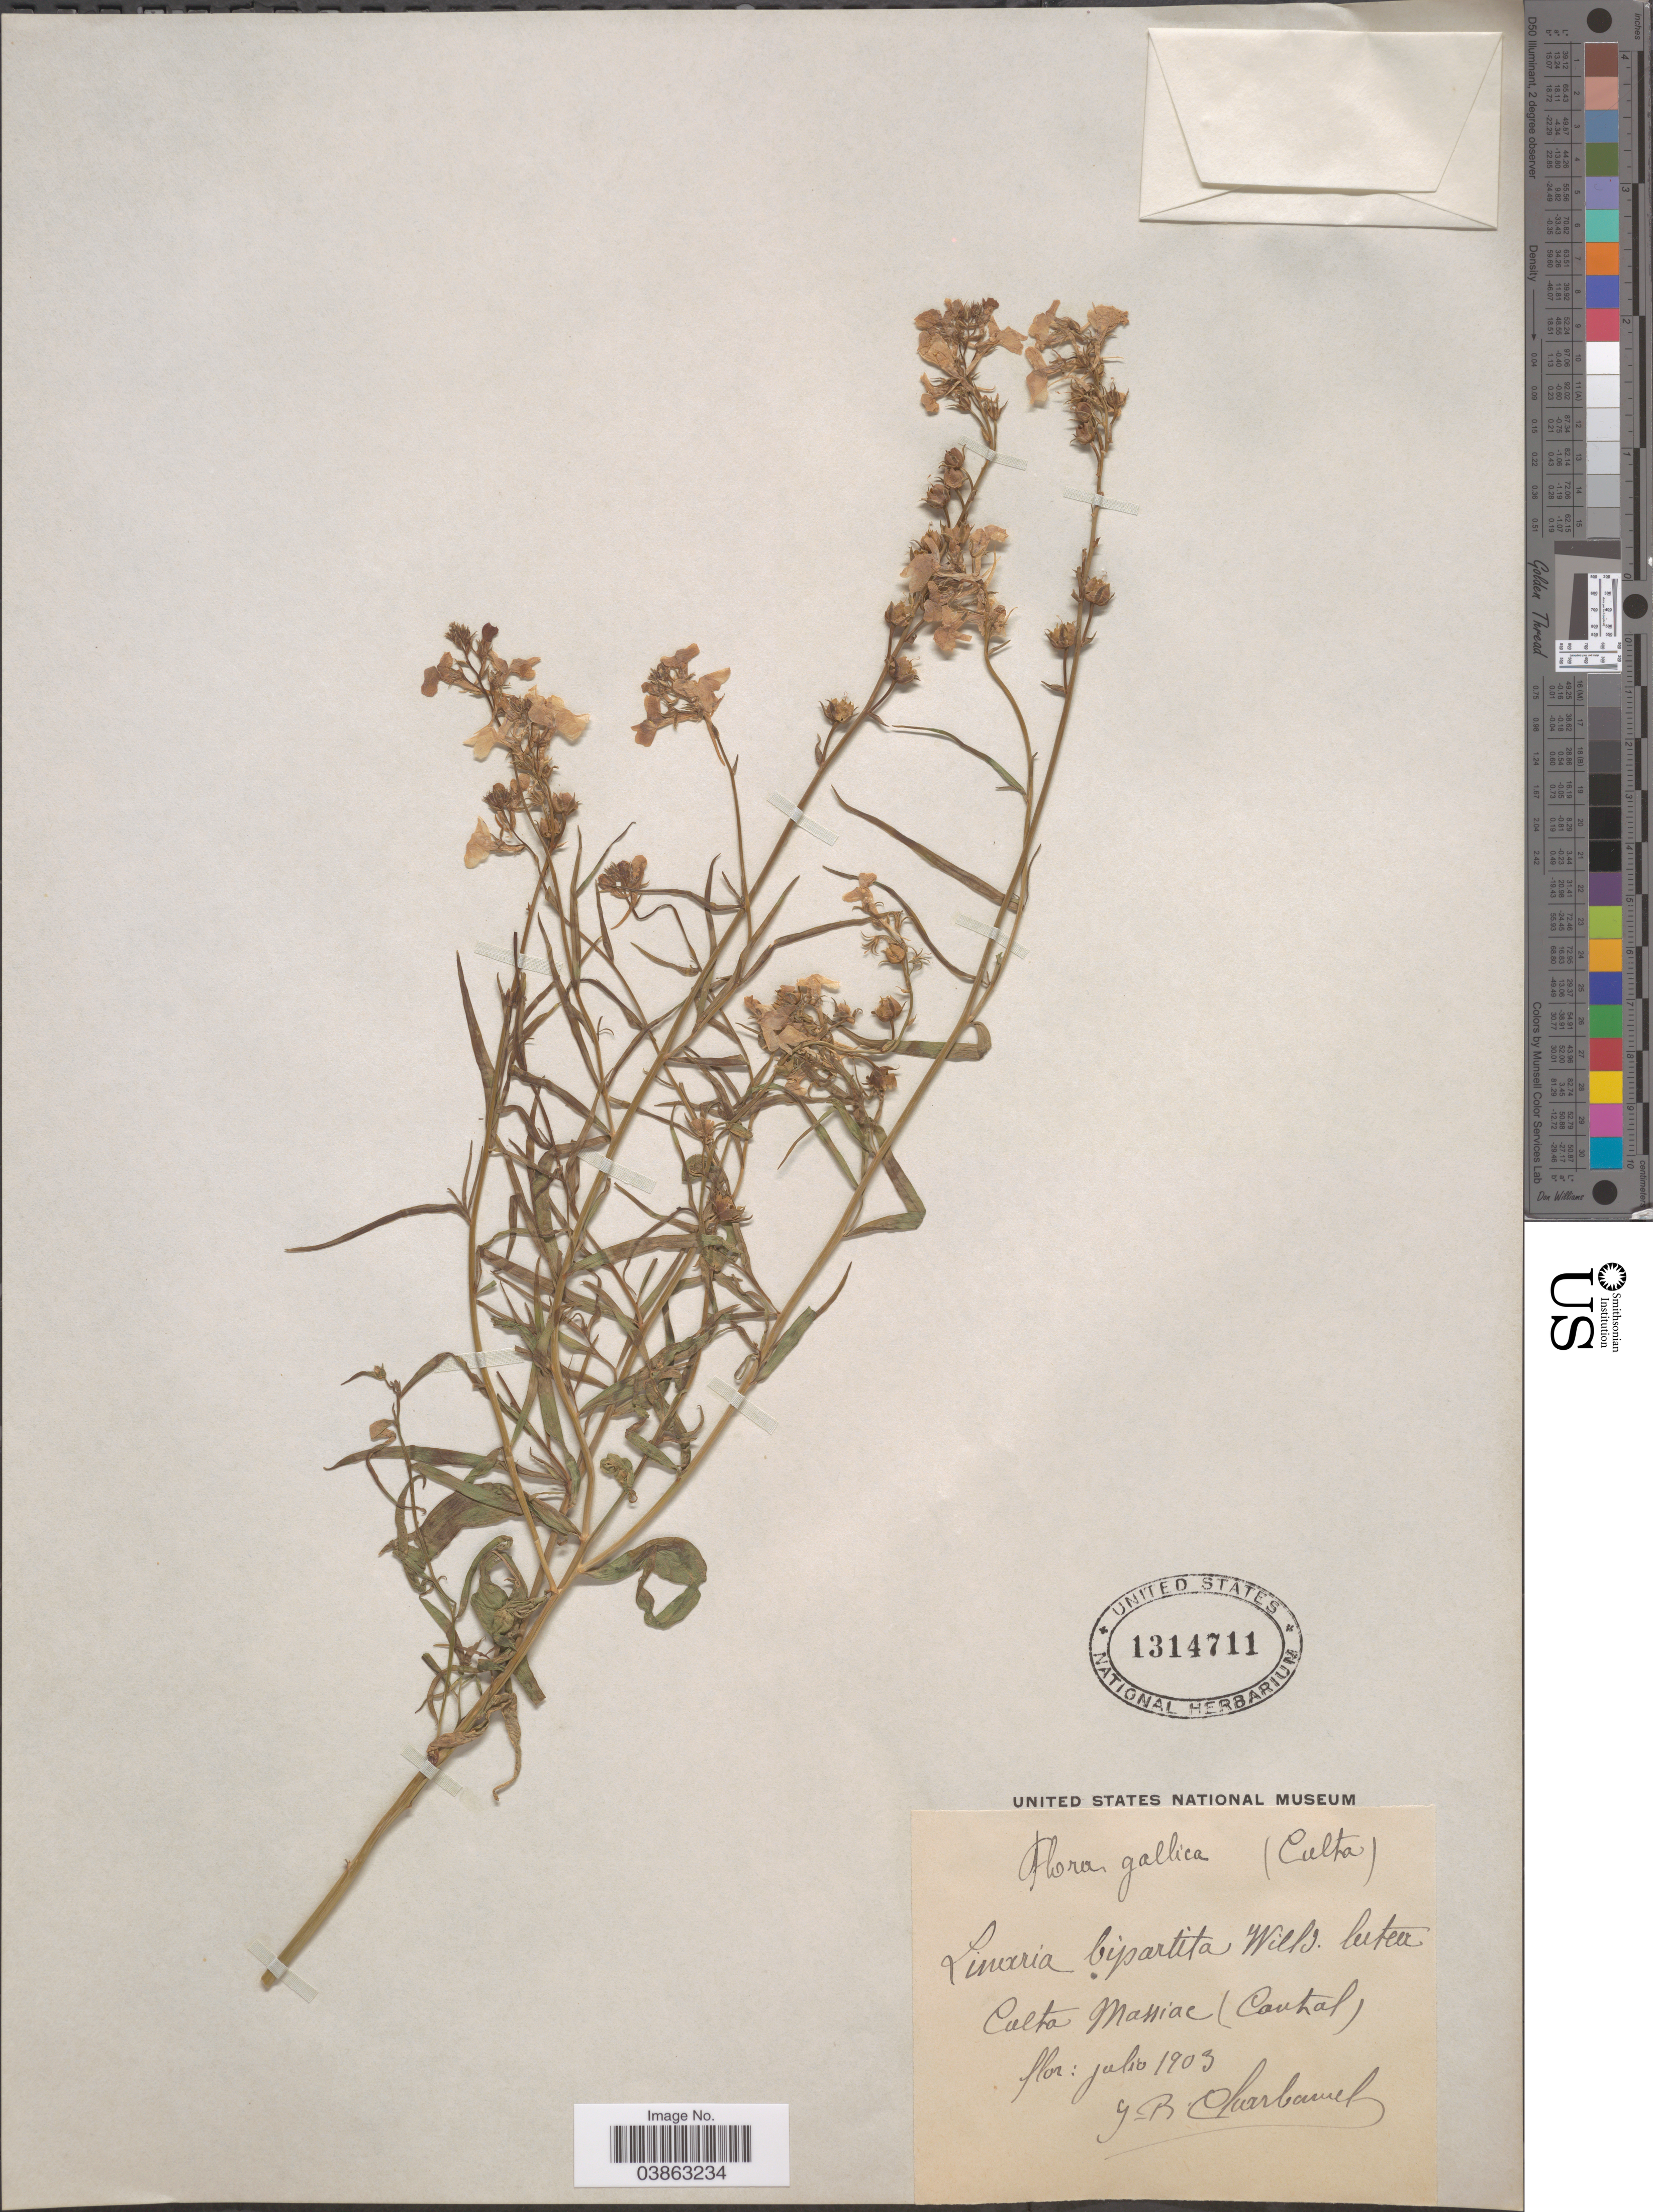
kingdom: Plantae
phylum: Tracheophyta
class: Magnoliopsida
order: Lamiales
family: Plantaginaceae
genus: Linaria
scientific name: Linaria bipartita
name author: (Vent.) Willd.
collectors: J. Charbonnel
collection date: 1903-07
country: France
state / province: Auvergne-Rhône-Alpes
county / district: Cantal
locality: Gallica. Culta Massiac (Cantal).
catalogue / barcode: US 1314711